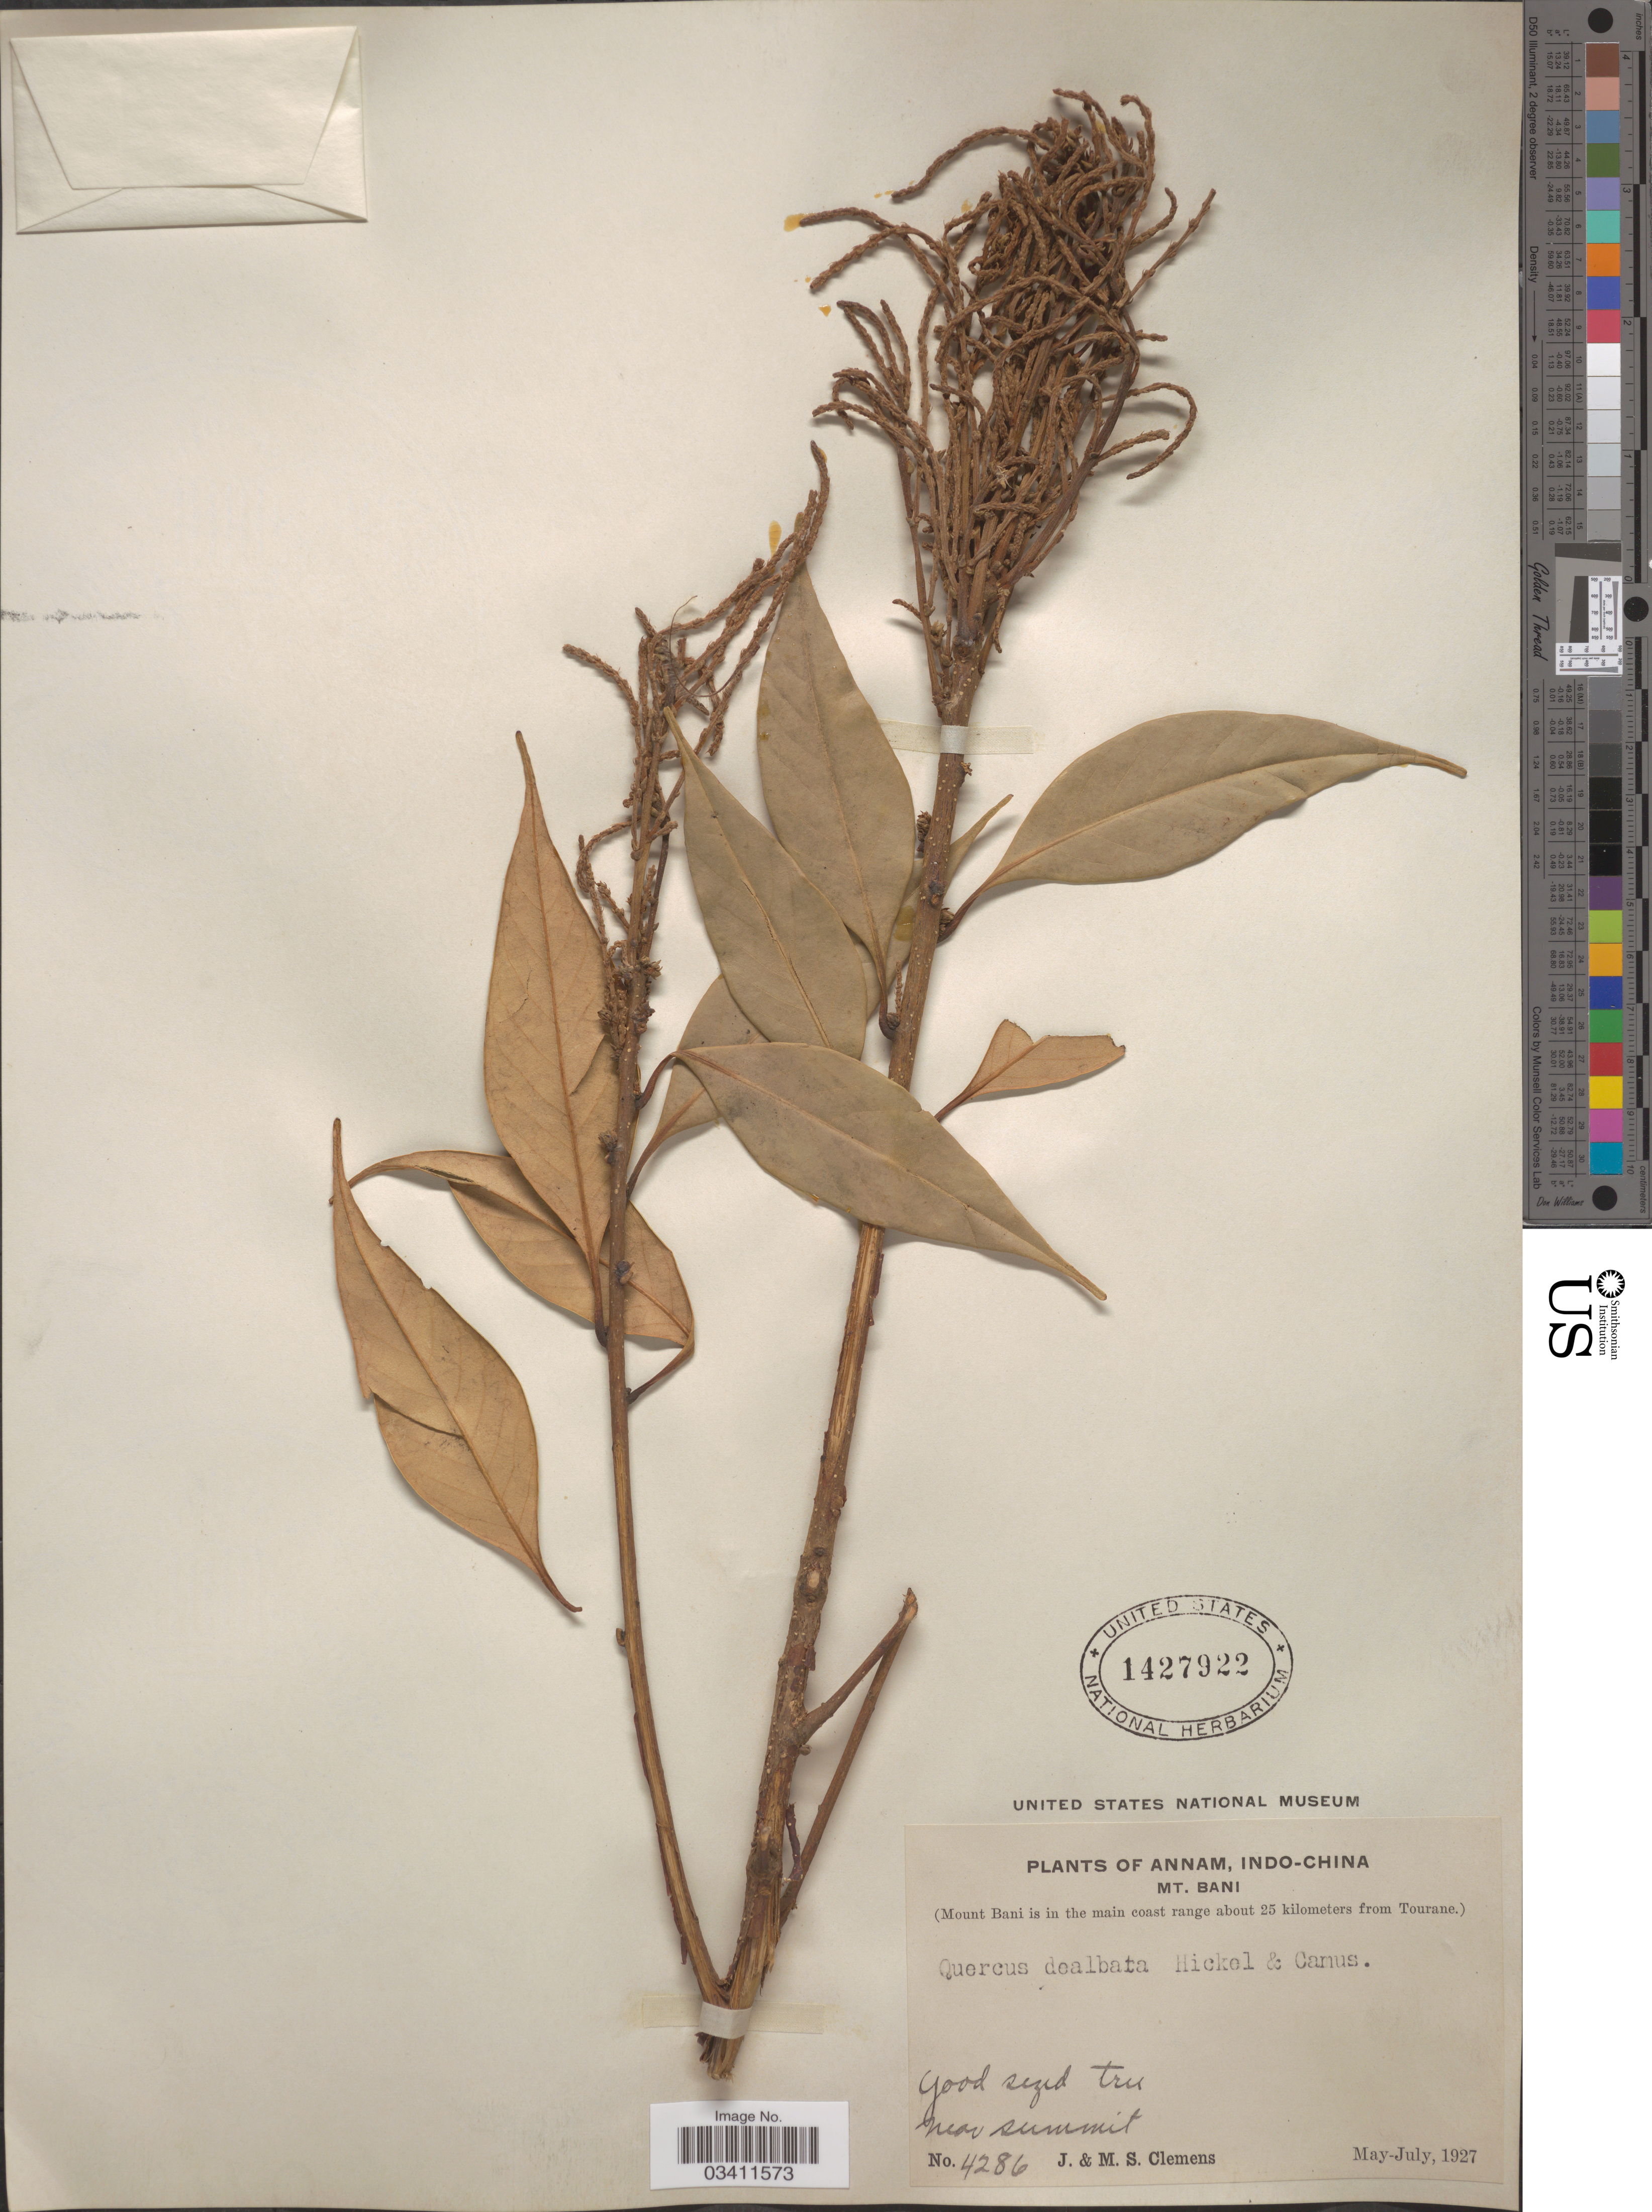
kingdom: Plantae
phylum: Tracheophyta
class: Magnoliopsida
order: Fagales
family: Fagaceae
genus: Quercus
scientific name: Quercus dealbata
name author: Hook. f. & Thomson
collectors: J. Clemens & M. S. Clemens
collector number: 4286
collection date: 1927-05/1927-07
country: Vietnam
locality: Annam, Indo-China. Mt. Bani (Mount Bani is in the main coast range about 25 kilometers from Tourane.). Near summit.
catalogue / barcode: US 1427922